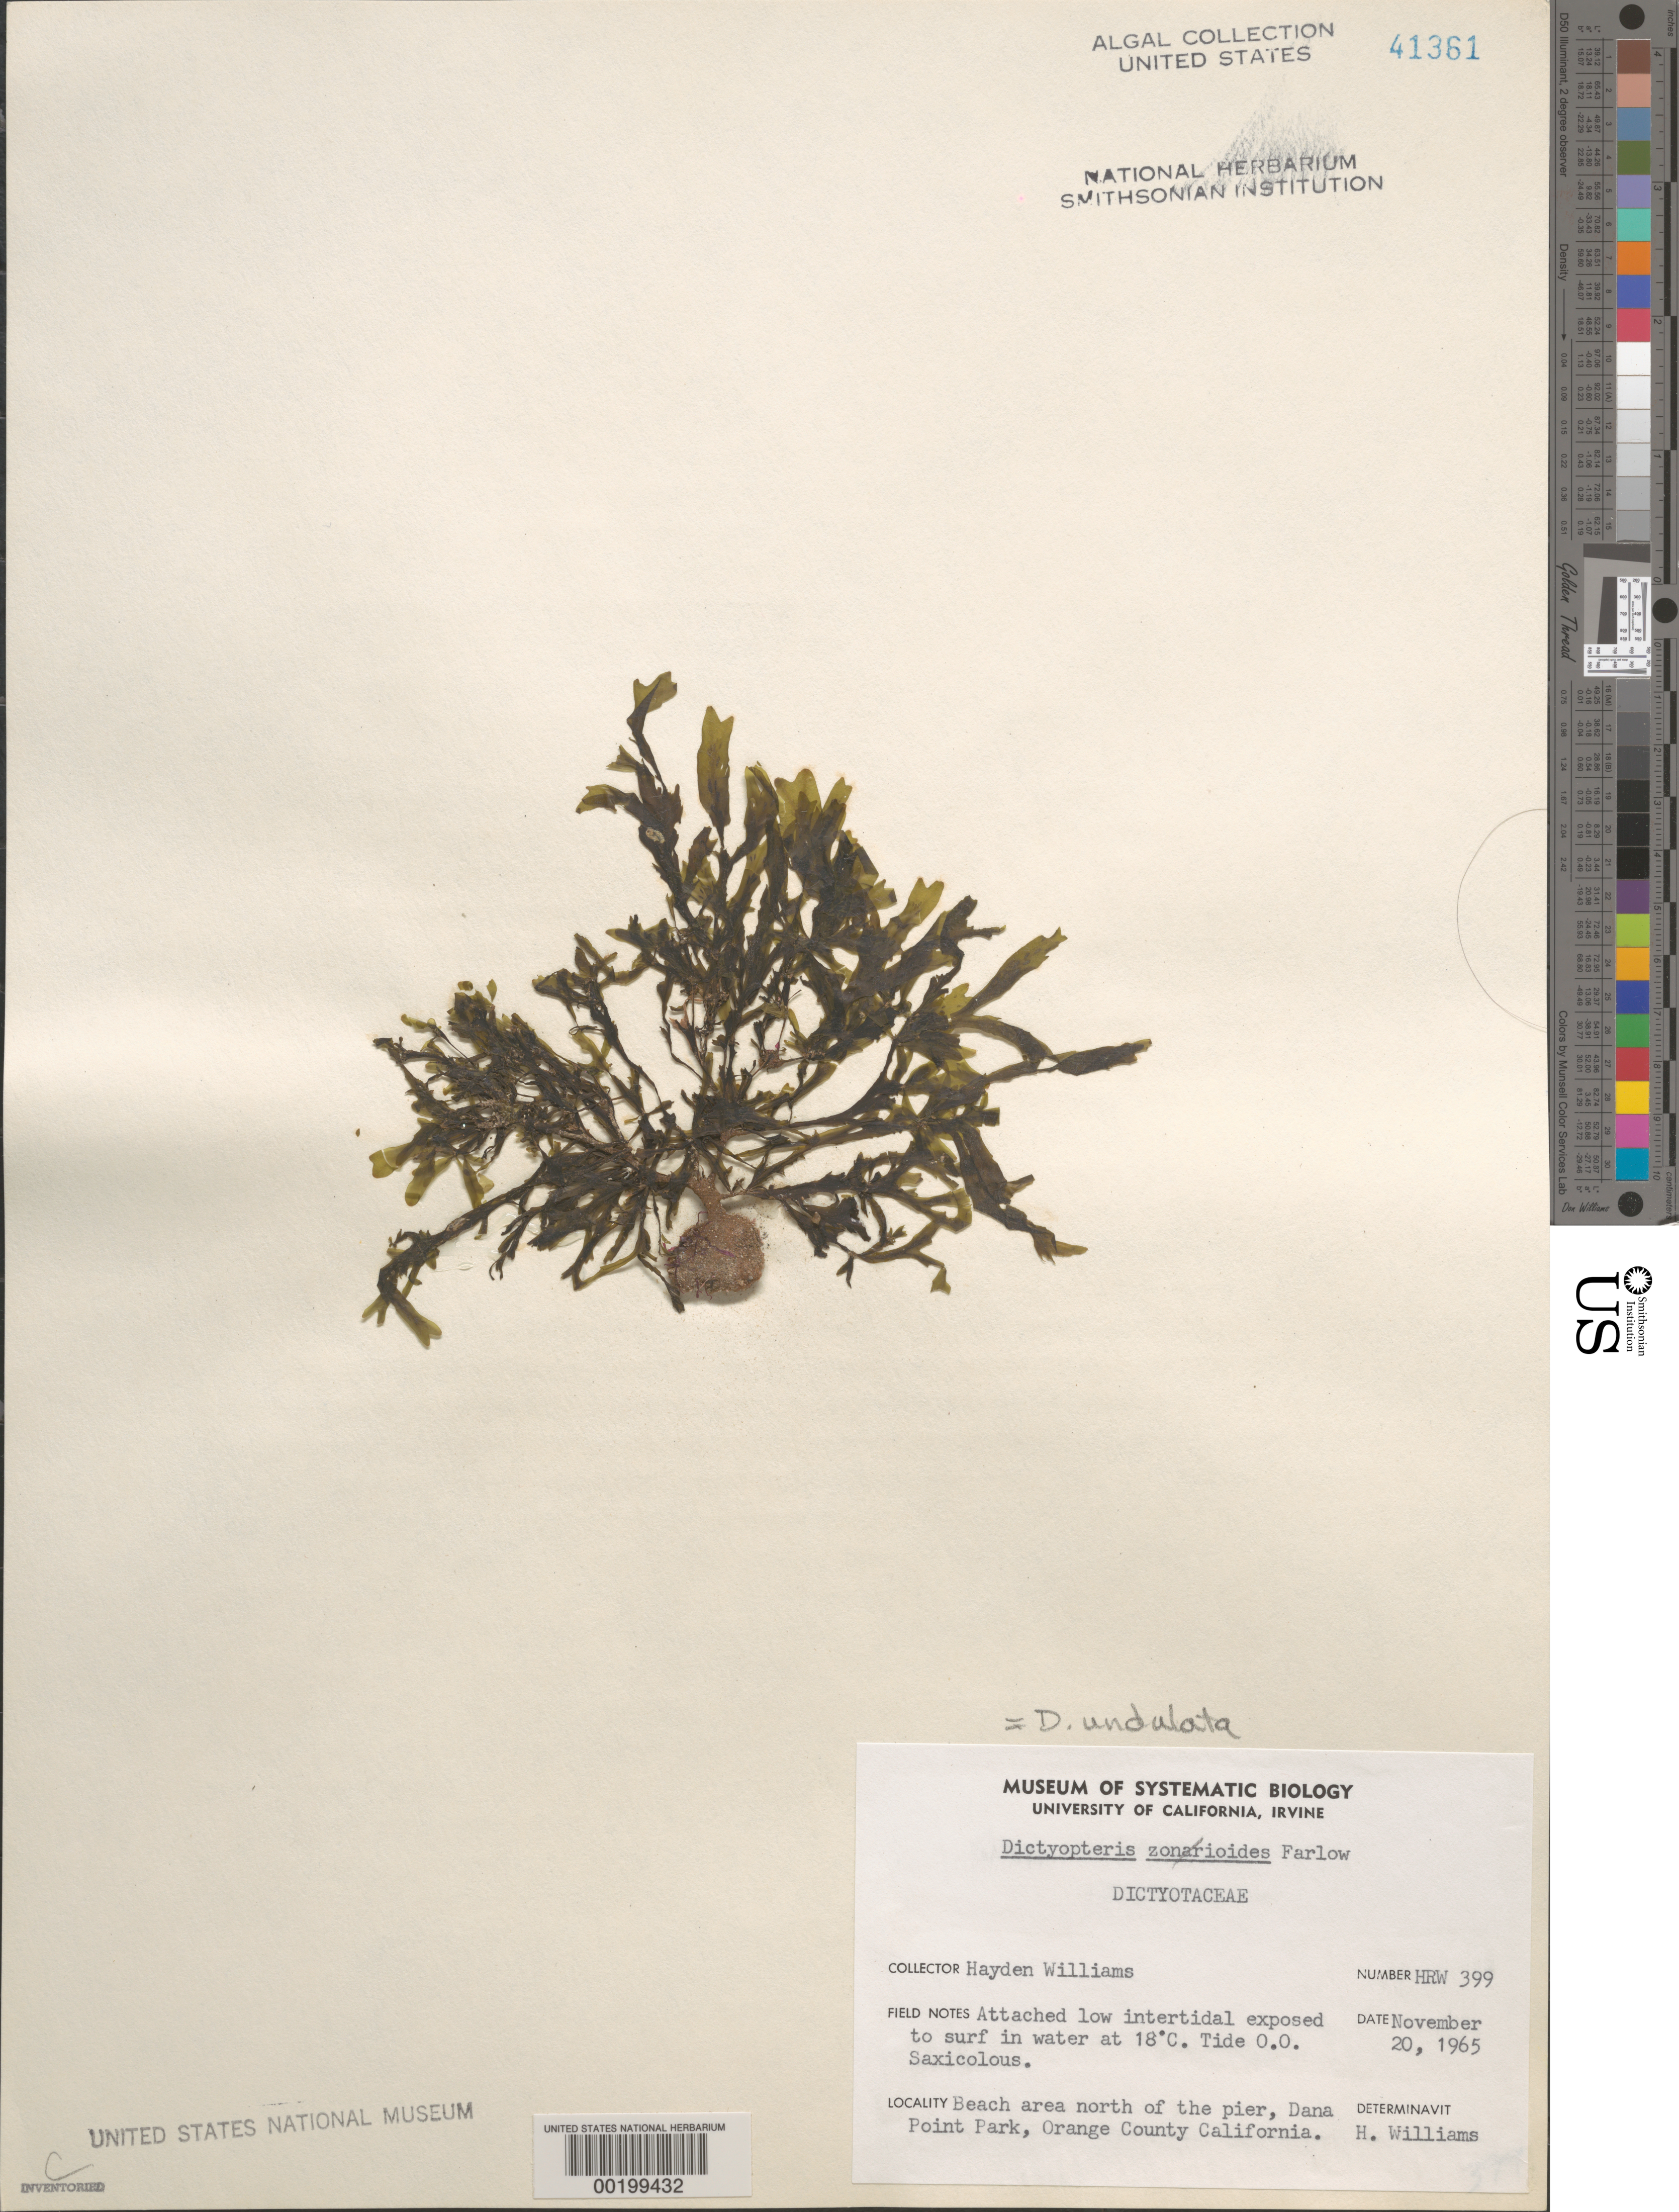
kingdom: Chromista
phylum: Ochrophyta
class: Phaeophyceae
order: Dictyotales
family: Dictyotaceae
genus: Dictyopteris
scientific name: Dictyopteris undulata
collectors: H. R. Williams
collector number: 399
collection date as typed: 20 Nov 1965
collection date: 1965-11-20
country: United States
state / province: California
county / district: Orange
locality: Dana Point Park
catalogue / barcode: US 41361